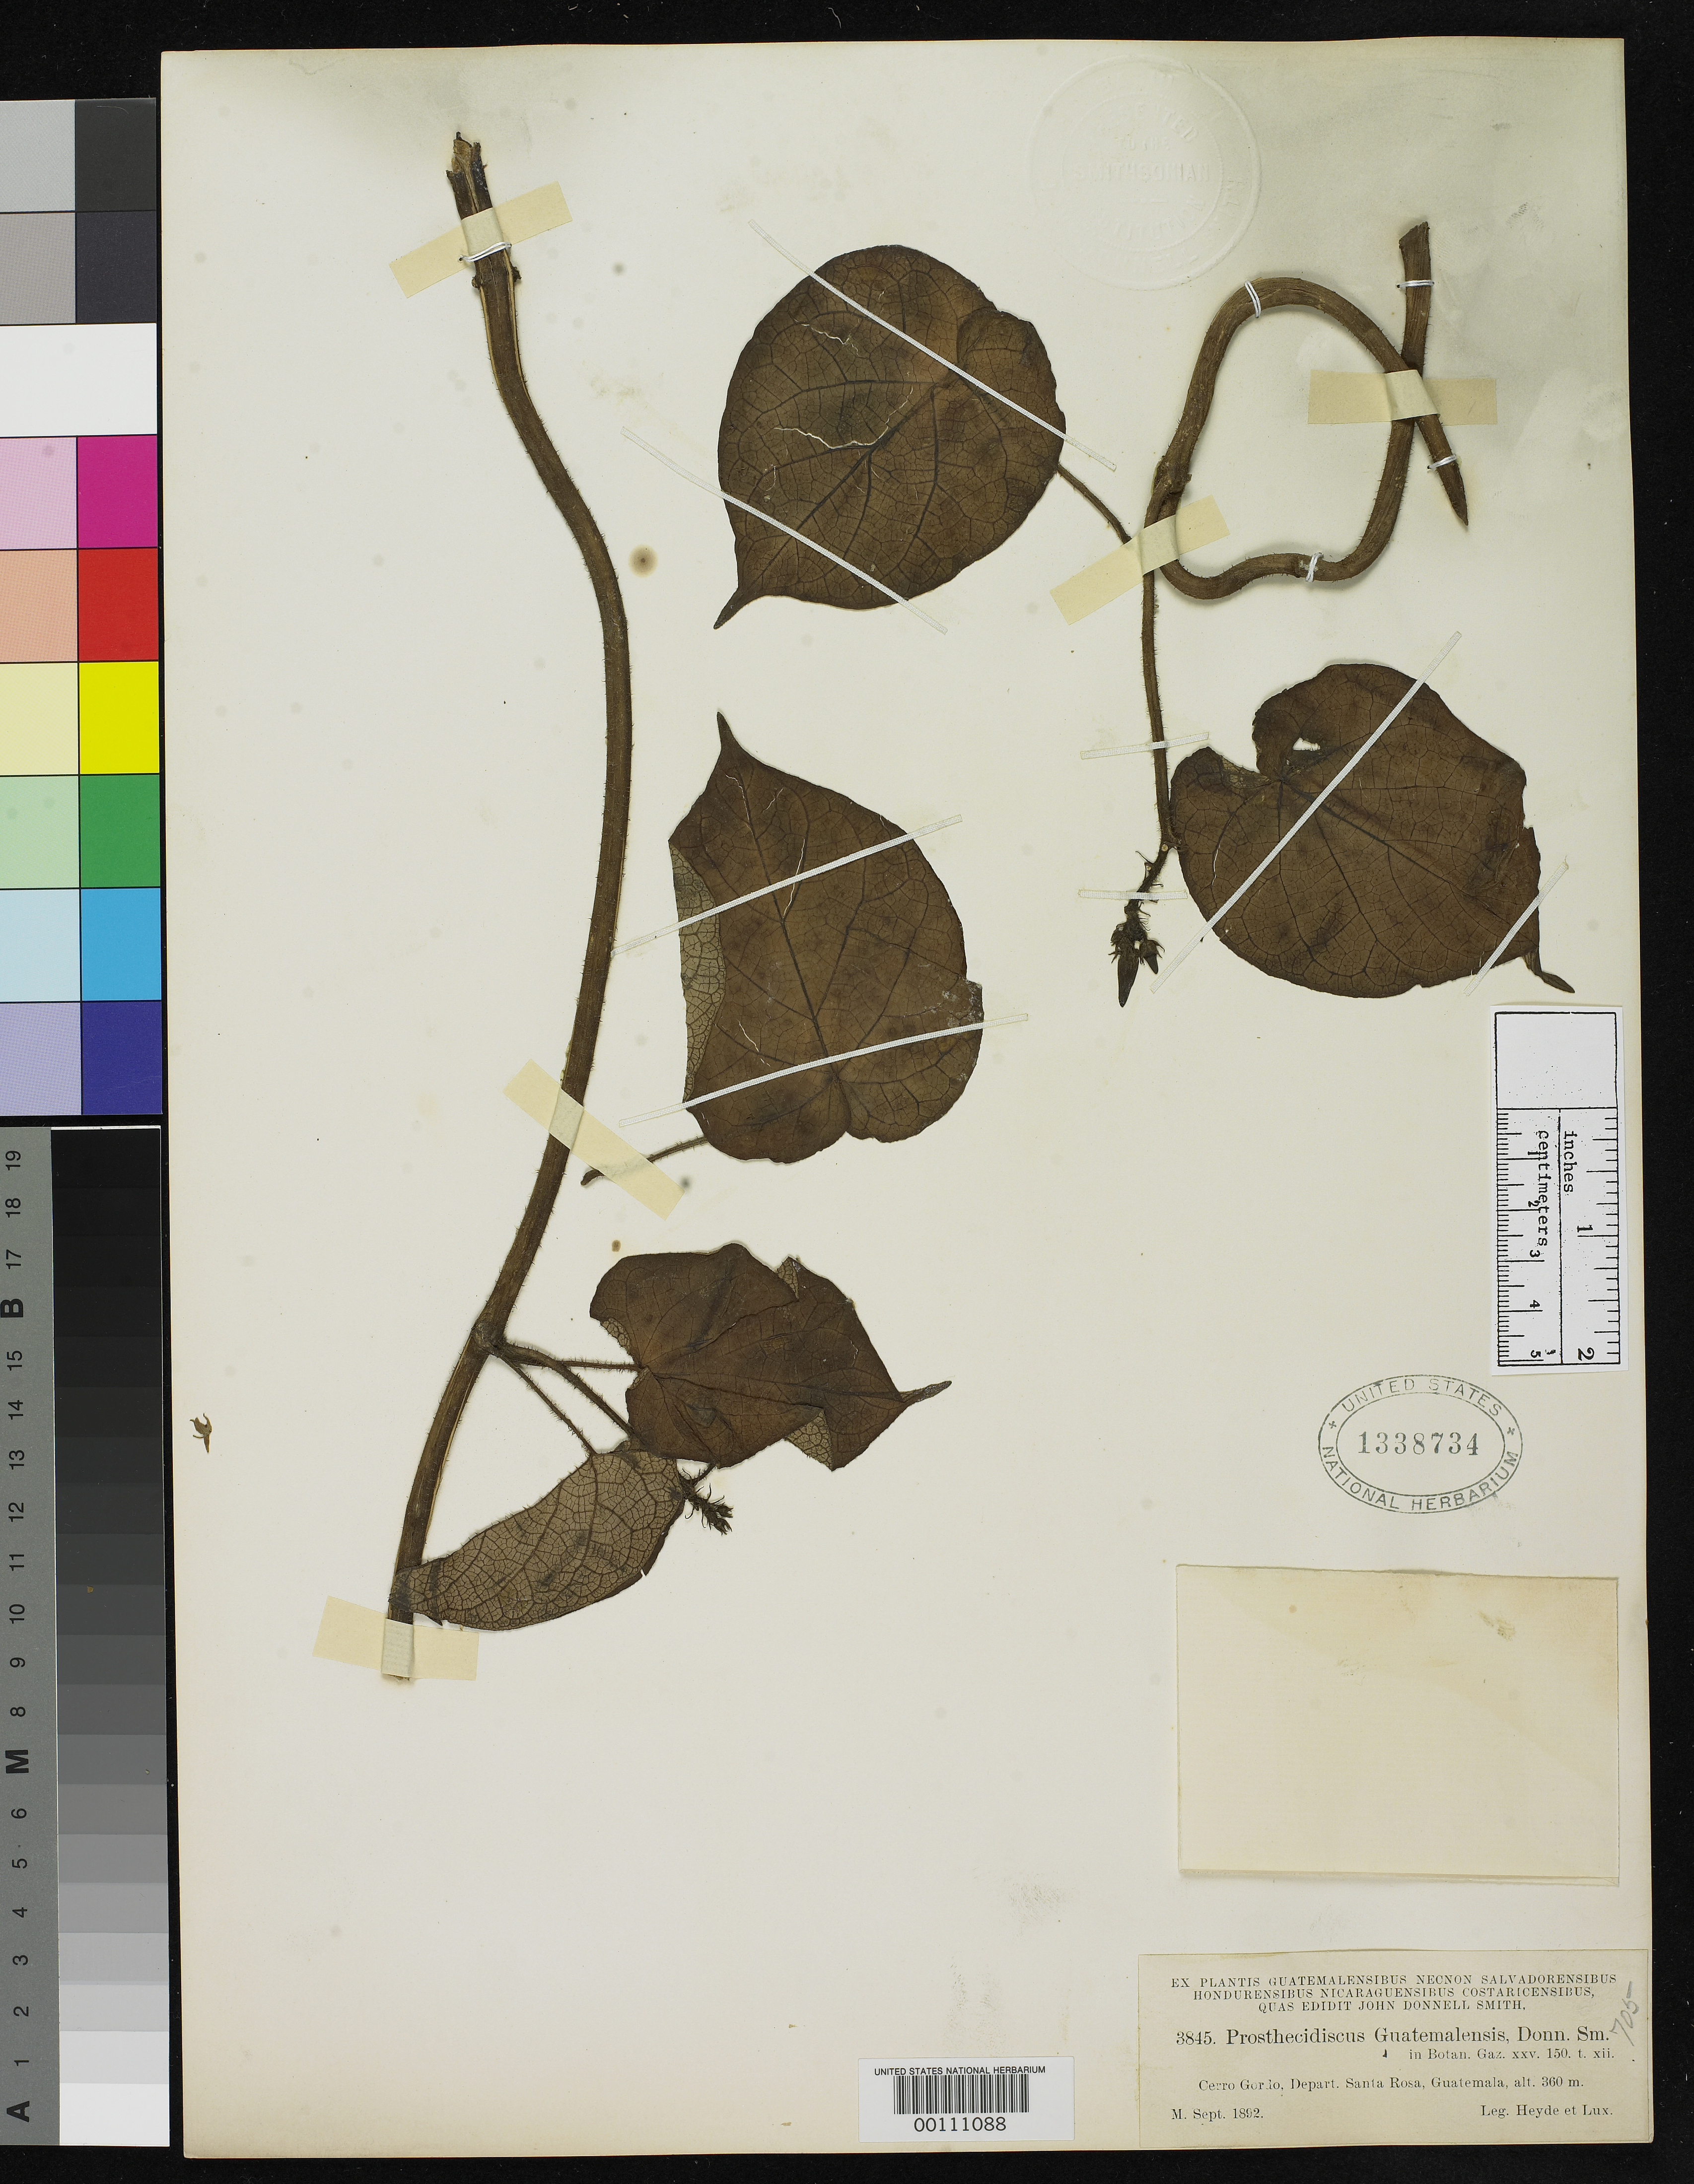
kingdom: Plantae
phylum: Tracheophyta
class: Magnoliopsida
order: Gentianales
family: Apocynaceae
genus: Prosthecidiscus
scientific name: Prosthecidiscus guatemalensis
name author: Donn. Sm.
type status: Type Collection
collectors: E. T. Heyde & E. Lux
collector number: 3845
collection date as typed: Sep 1892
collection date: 1892-09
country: Guatemala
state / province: Santa Rosa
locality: Cerro Gorio.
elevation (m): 1100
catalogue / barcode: US 1338734